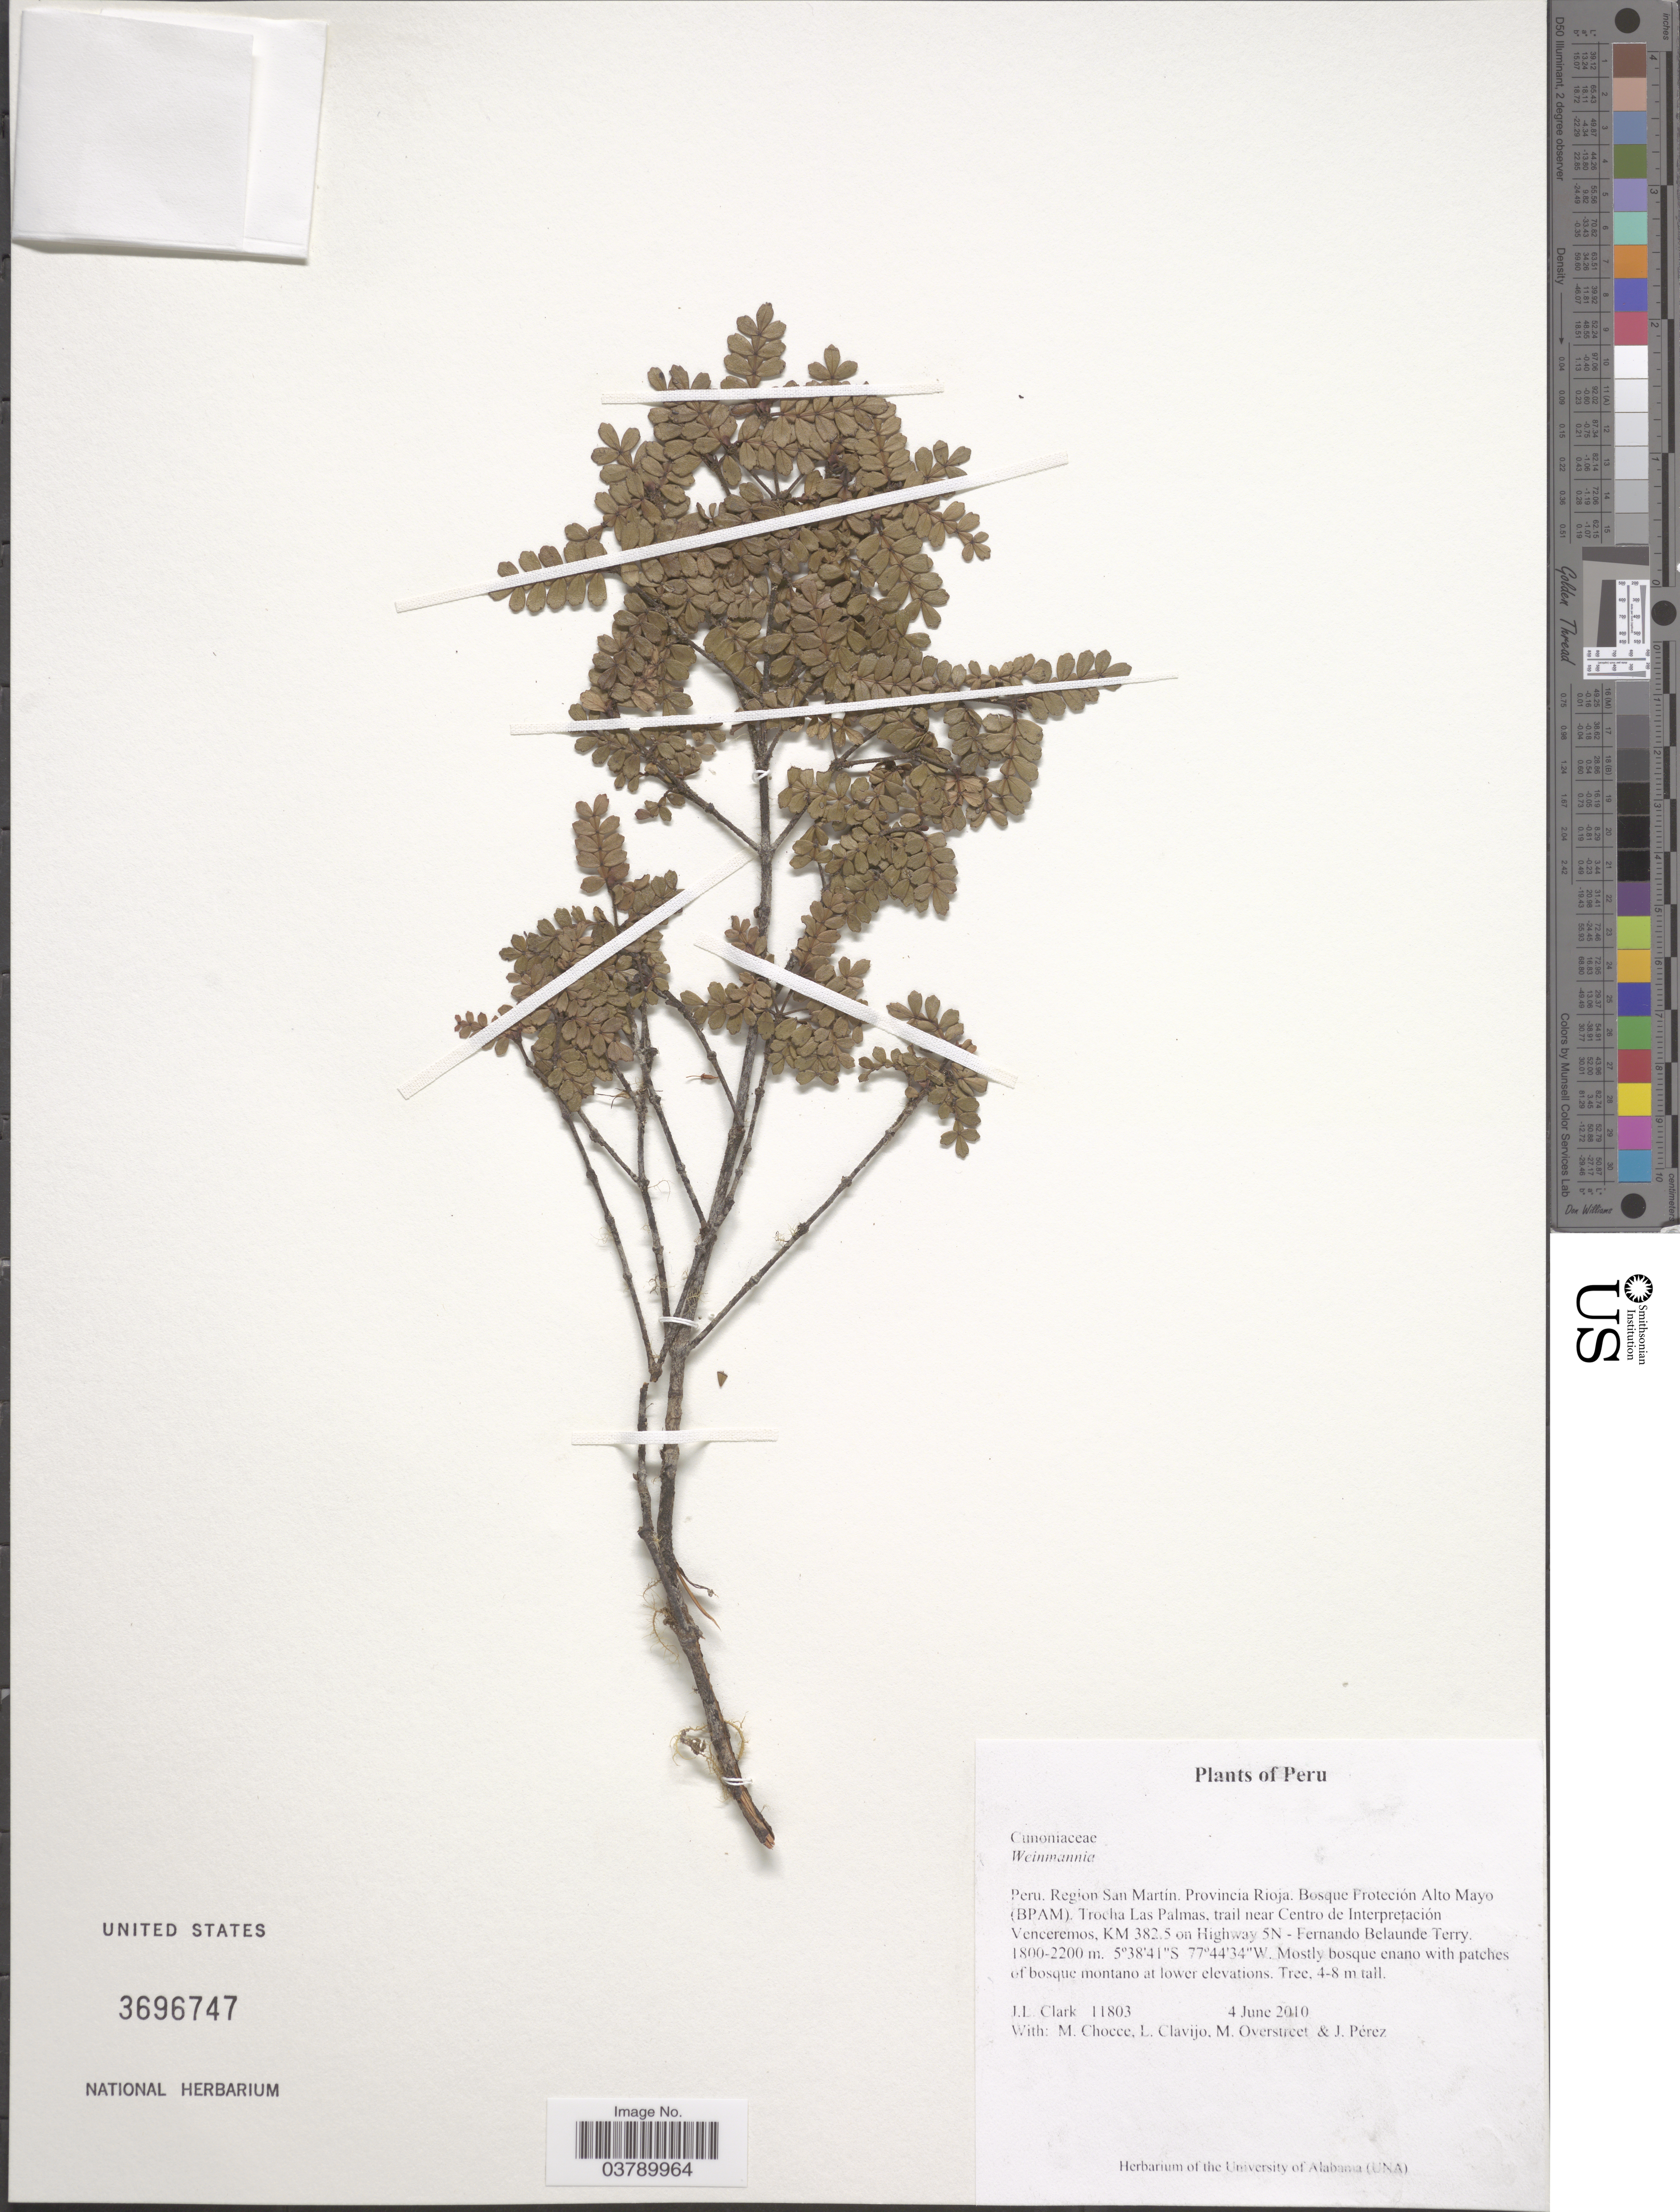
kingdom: Plantae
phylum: Tracheophyta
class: Magnoliopsida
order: Oxalidales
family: Cunoniaceae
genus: Weinmannia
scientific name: Weinmannia sp.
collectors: J. L. Clark, M. Chocce, L. Clavijo, M. Overstreet & J. Pérez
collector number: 11803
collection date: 2010-06-04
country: Peru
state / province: San Martín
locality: Region San Martín. Provincia Rioja. Bosque Proteción Alto Mayo (BPAM). Trocha Las Palmas, trail near Centro de Interpretación Venceremos, Km 382.5 on Highway 5N - Fernando Belaunde Terry.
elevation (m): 1800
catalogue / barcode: US 3696747